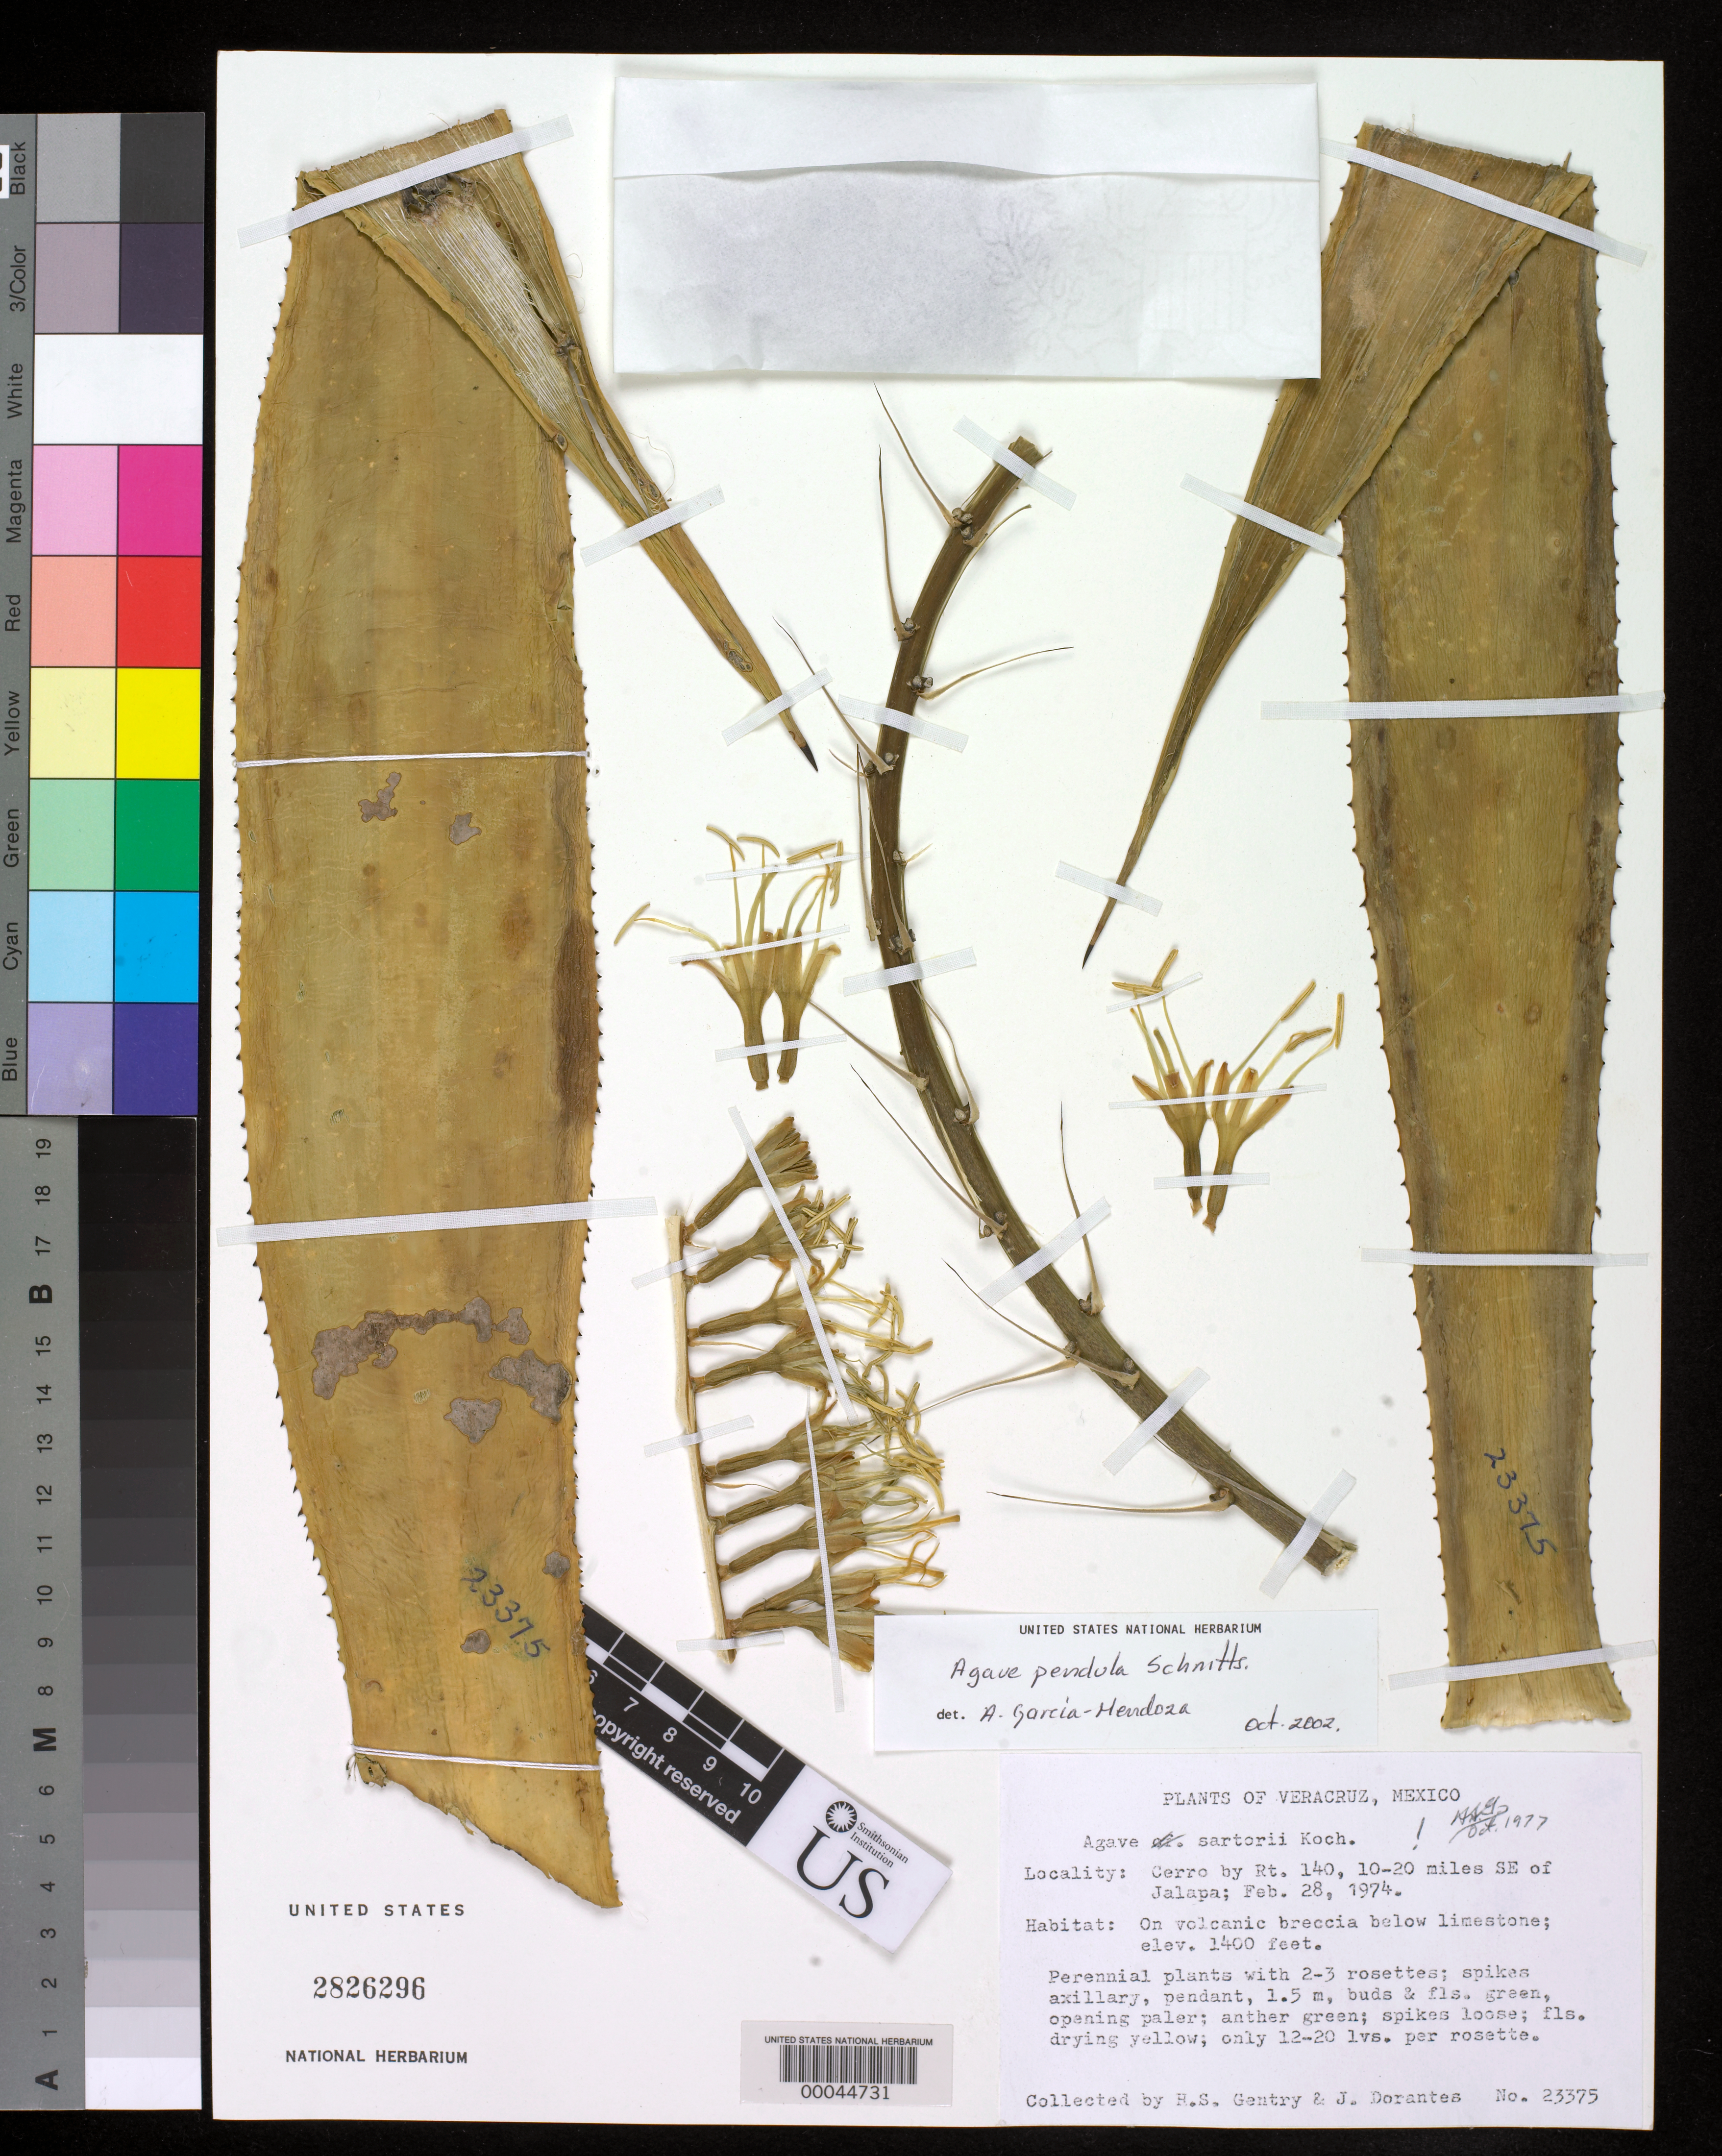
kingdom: Plantae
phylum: Tracheophyta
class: Liliopsida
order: Asparagales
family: Asparagaceae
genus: Agave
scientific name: Agave pendula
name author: Schnittsp.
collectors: H. S. Gentry & J. Dorantes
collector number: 23375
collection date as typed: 28 Feb 1974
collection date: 1974-02-28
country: Mexico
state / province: Veracruz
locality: Cerro by rt 140, 10-20 mi SE of jalapa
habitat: On volcanic breccia below limestone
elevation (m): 427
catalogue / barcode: US 2826296